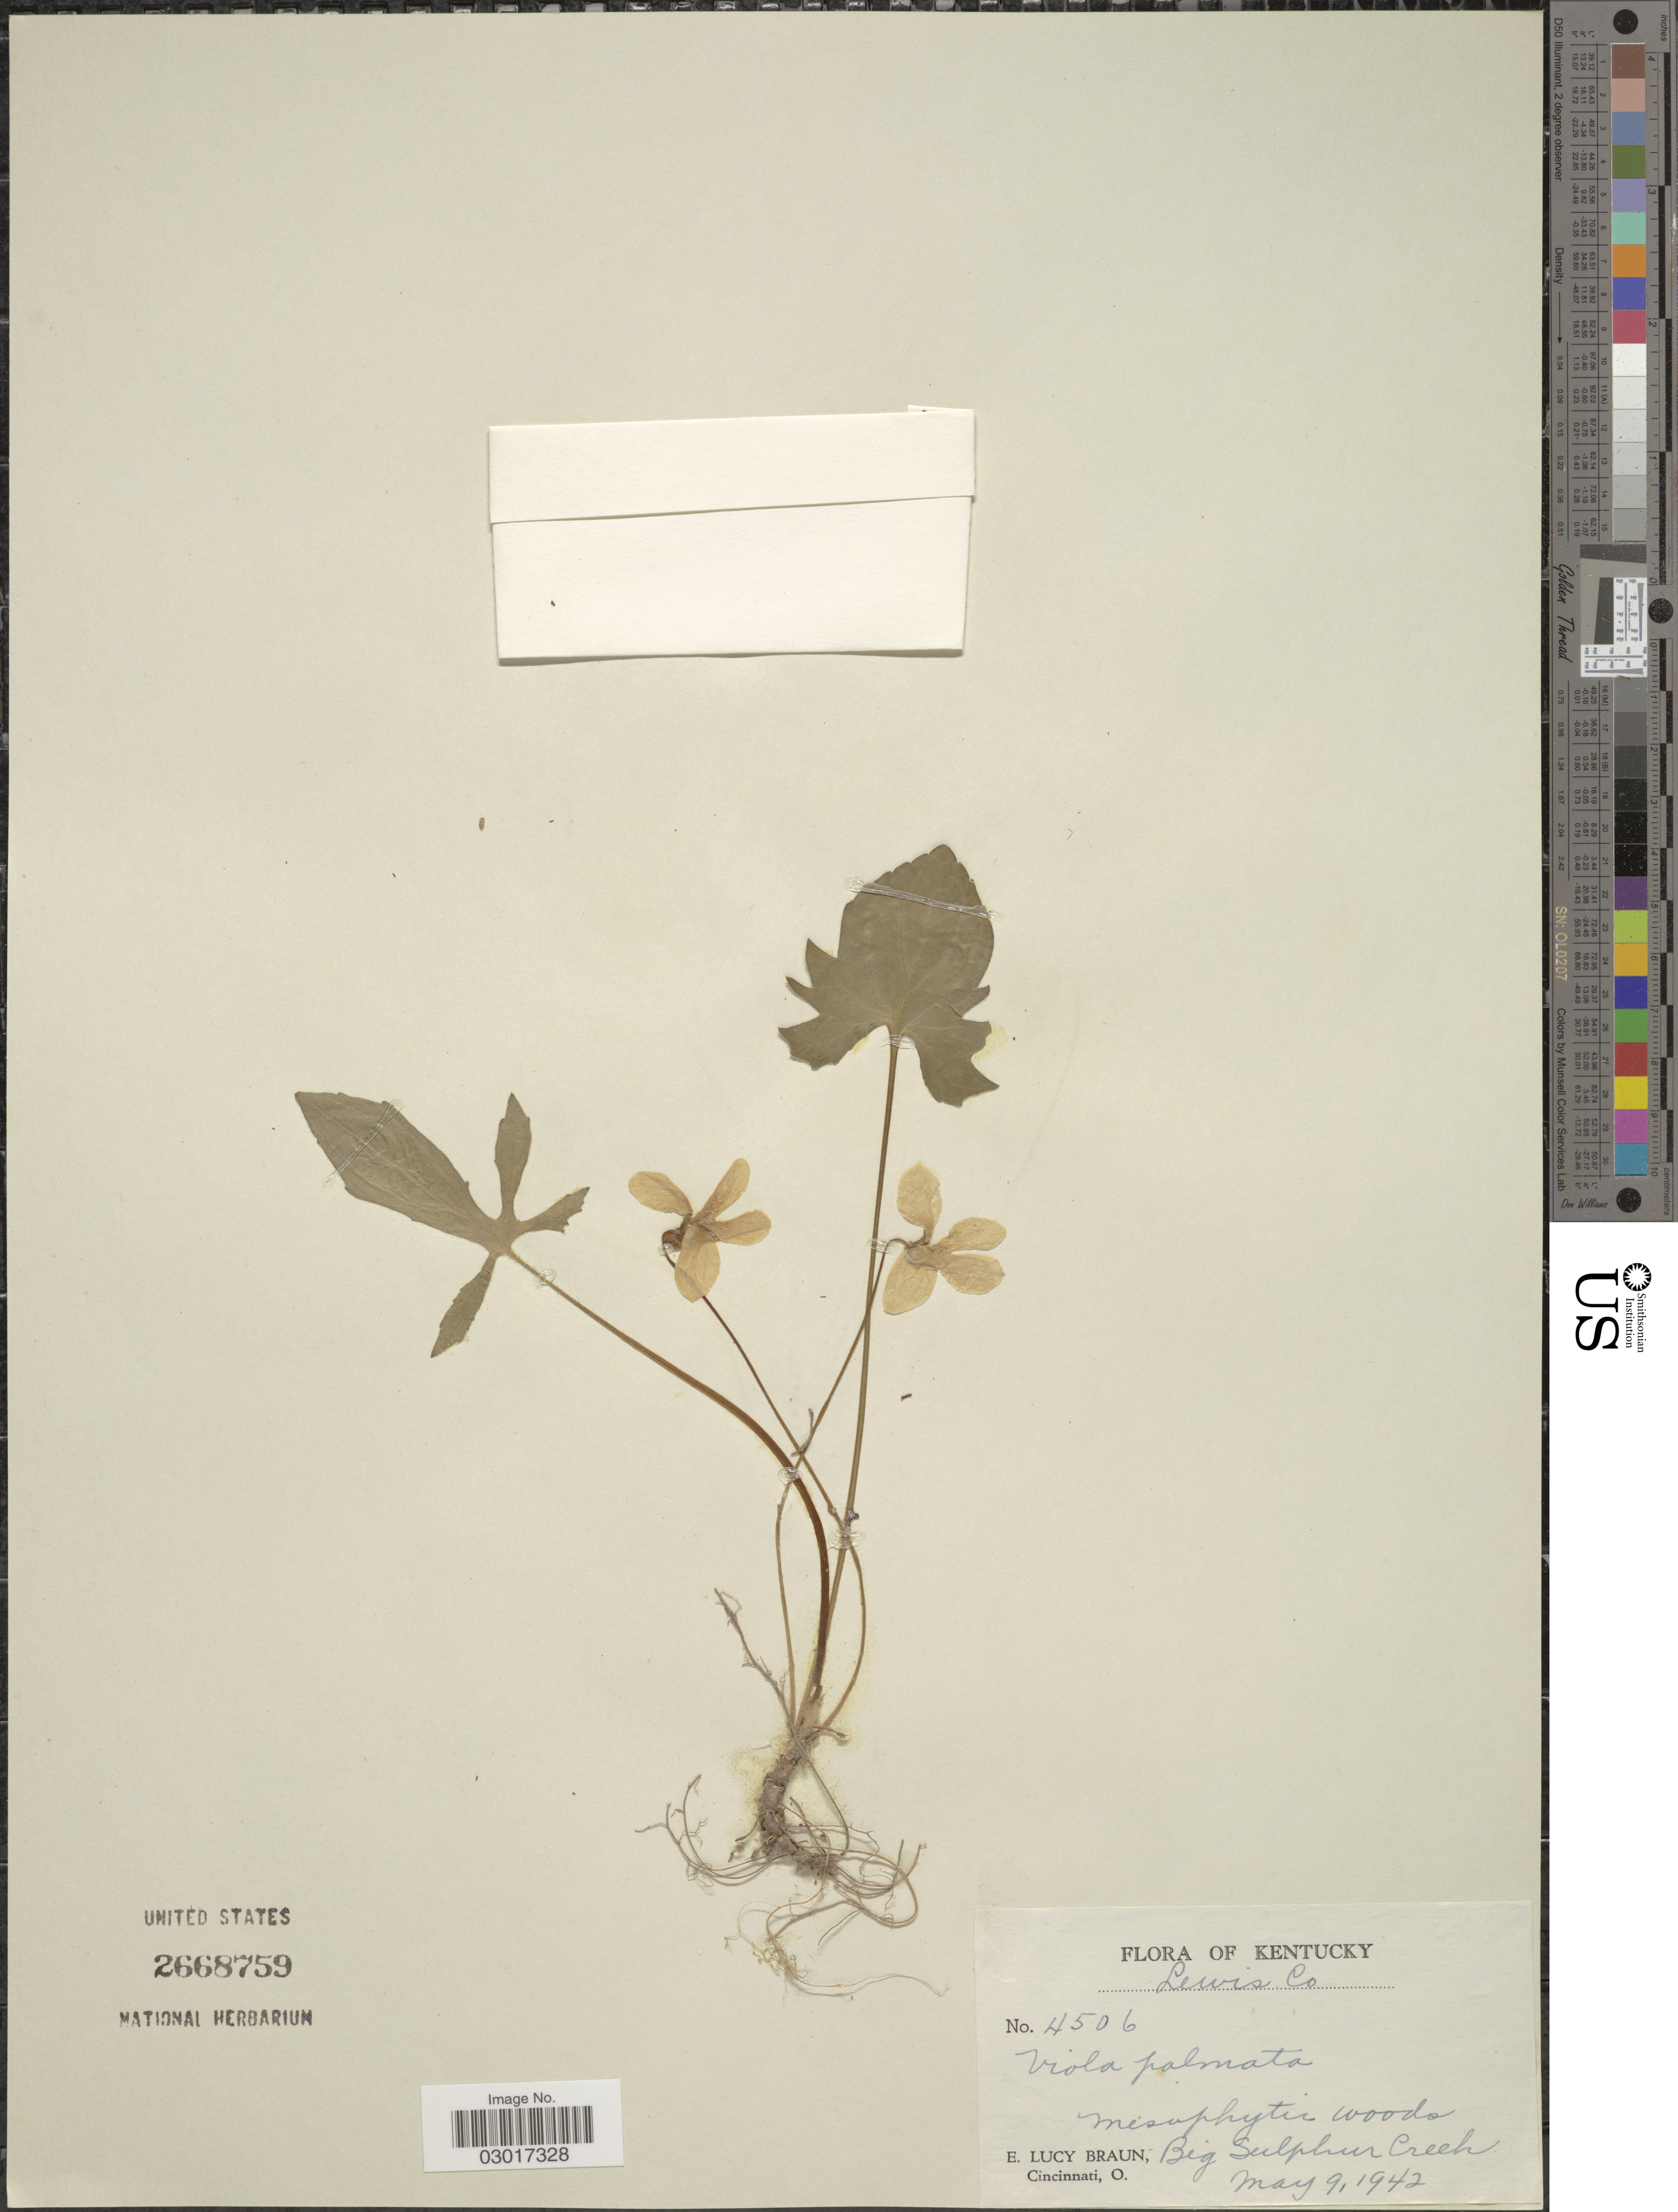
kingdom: Plantae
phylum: Tracheophyta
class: Magnoliopsida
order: Malpighiales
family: Violaceae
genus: Viola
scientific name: Viola triloba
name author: Schwein.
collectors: E. L. Braun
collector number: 4506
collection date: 1942-05-09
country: United States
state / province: Kentucky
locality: Lewis Co., Big Sulphur Creek.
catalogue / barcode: US 2668759